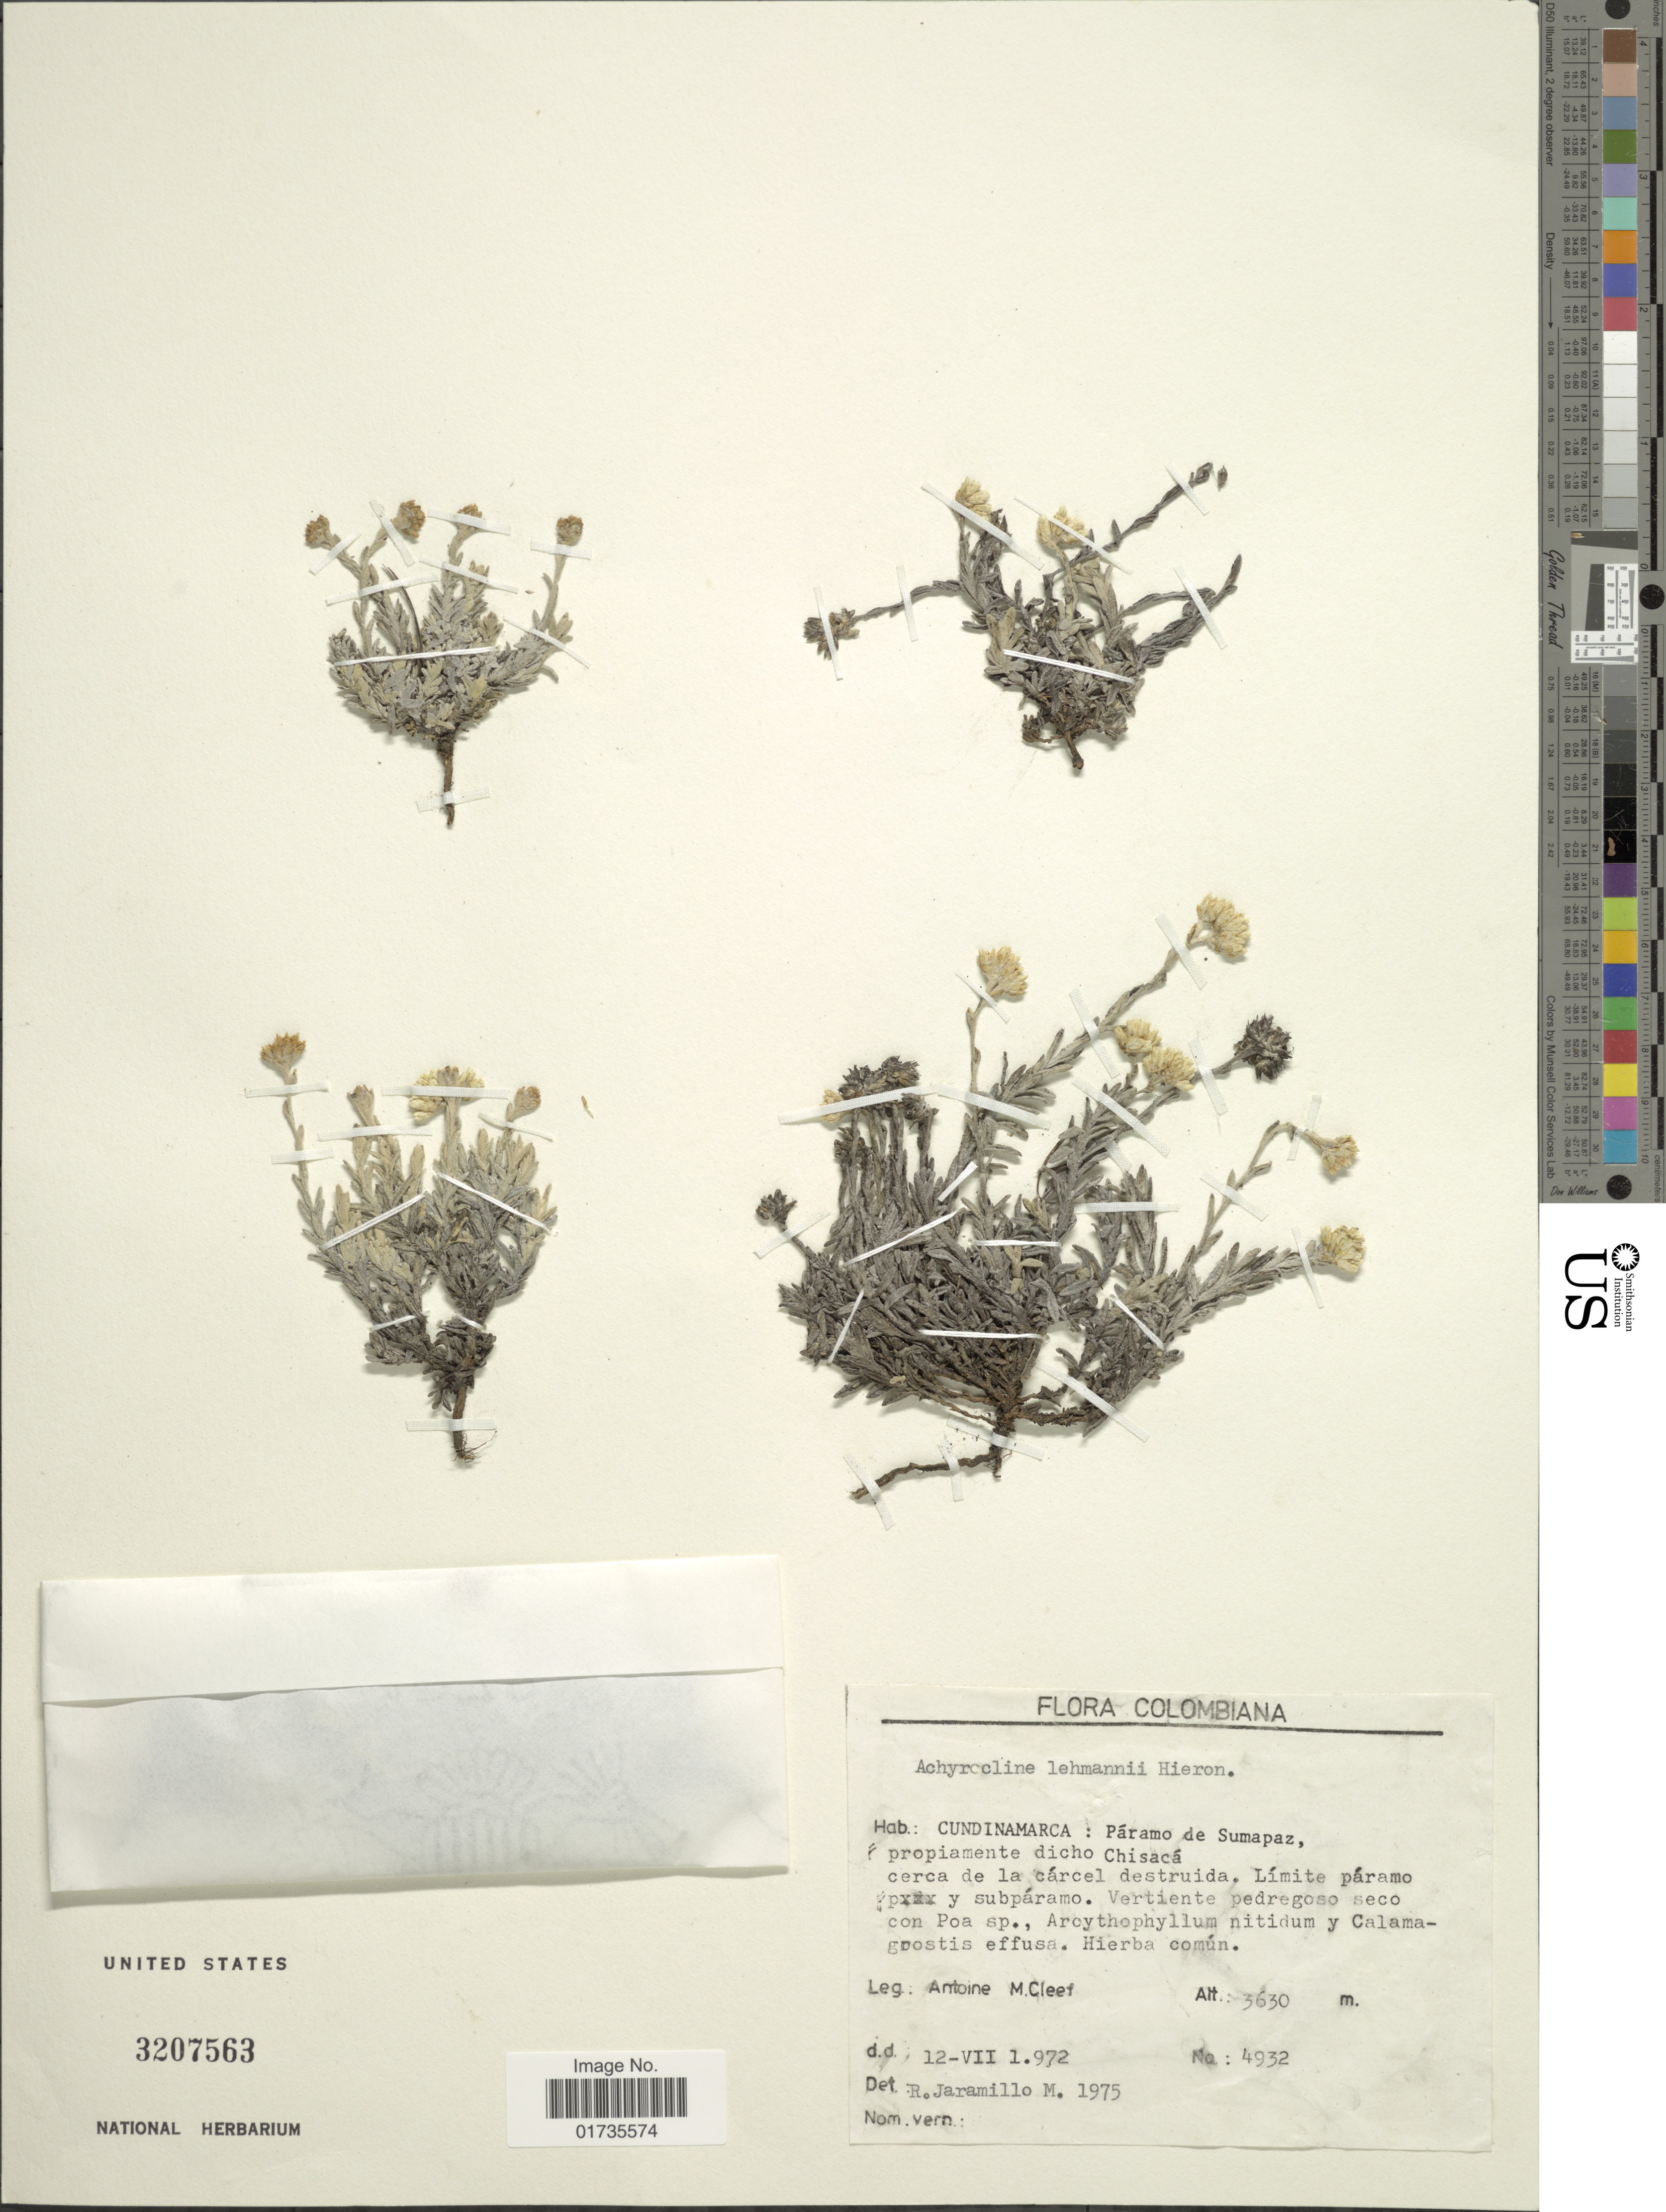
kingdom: Plantae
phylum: Tracheophyta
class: Magnoliopsida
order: Asterales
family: Asteraceae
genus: Achyrocline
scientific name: Achyrocline lehmanni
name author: Hieron.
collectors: A. M. Cleef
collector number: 4932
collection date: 1972-07-12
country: Colombia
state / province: Cundinamarca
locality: Cundinamarca: Paramo de Sumapaz, propiamente dicho Chisaca cerca de la carcel destruida.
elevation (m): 3630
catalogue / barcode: US 3207563